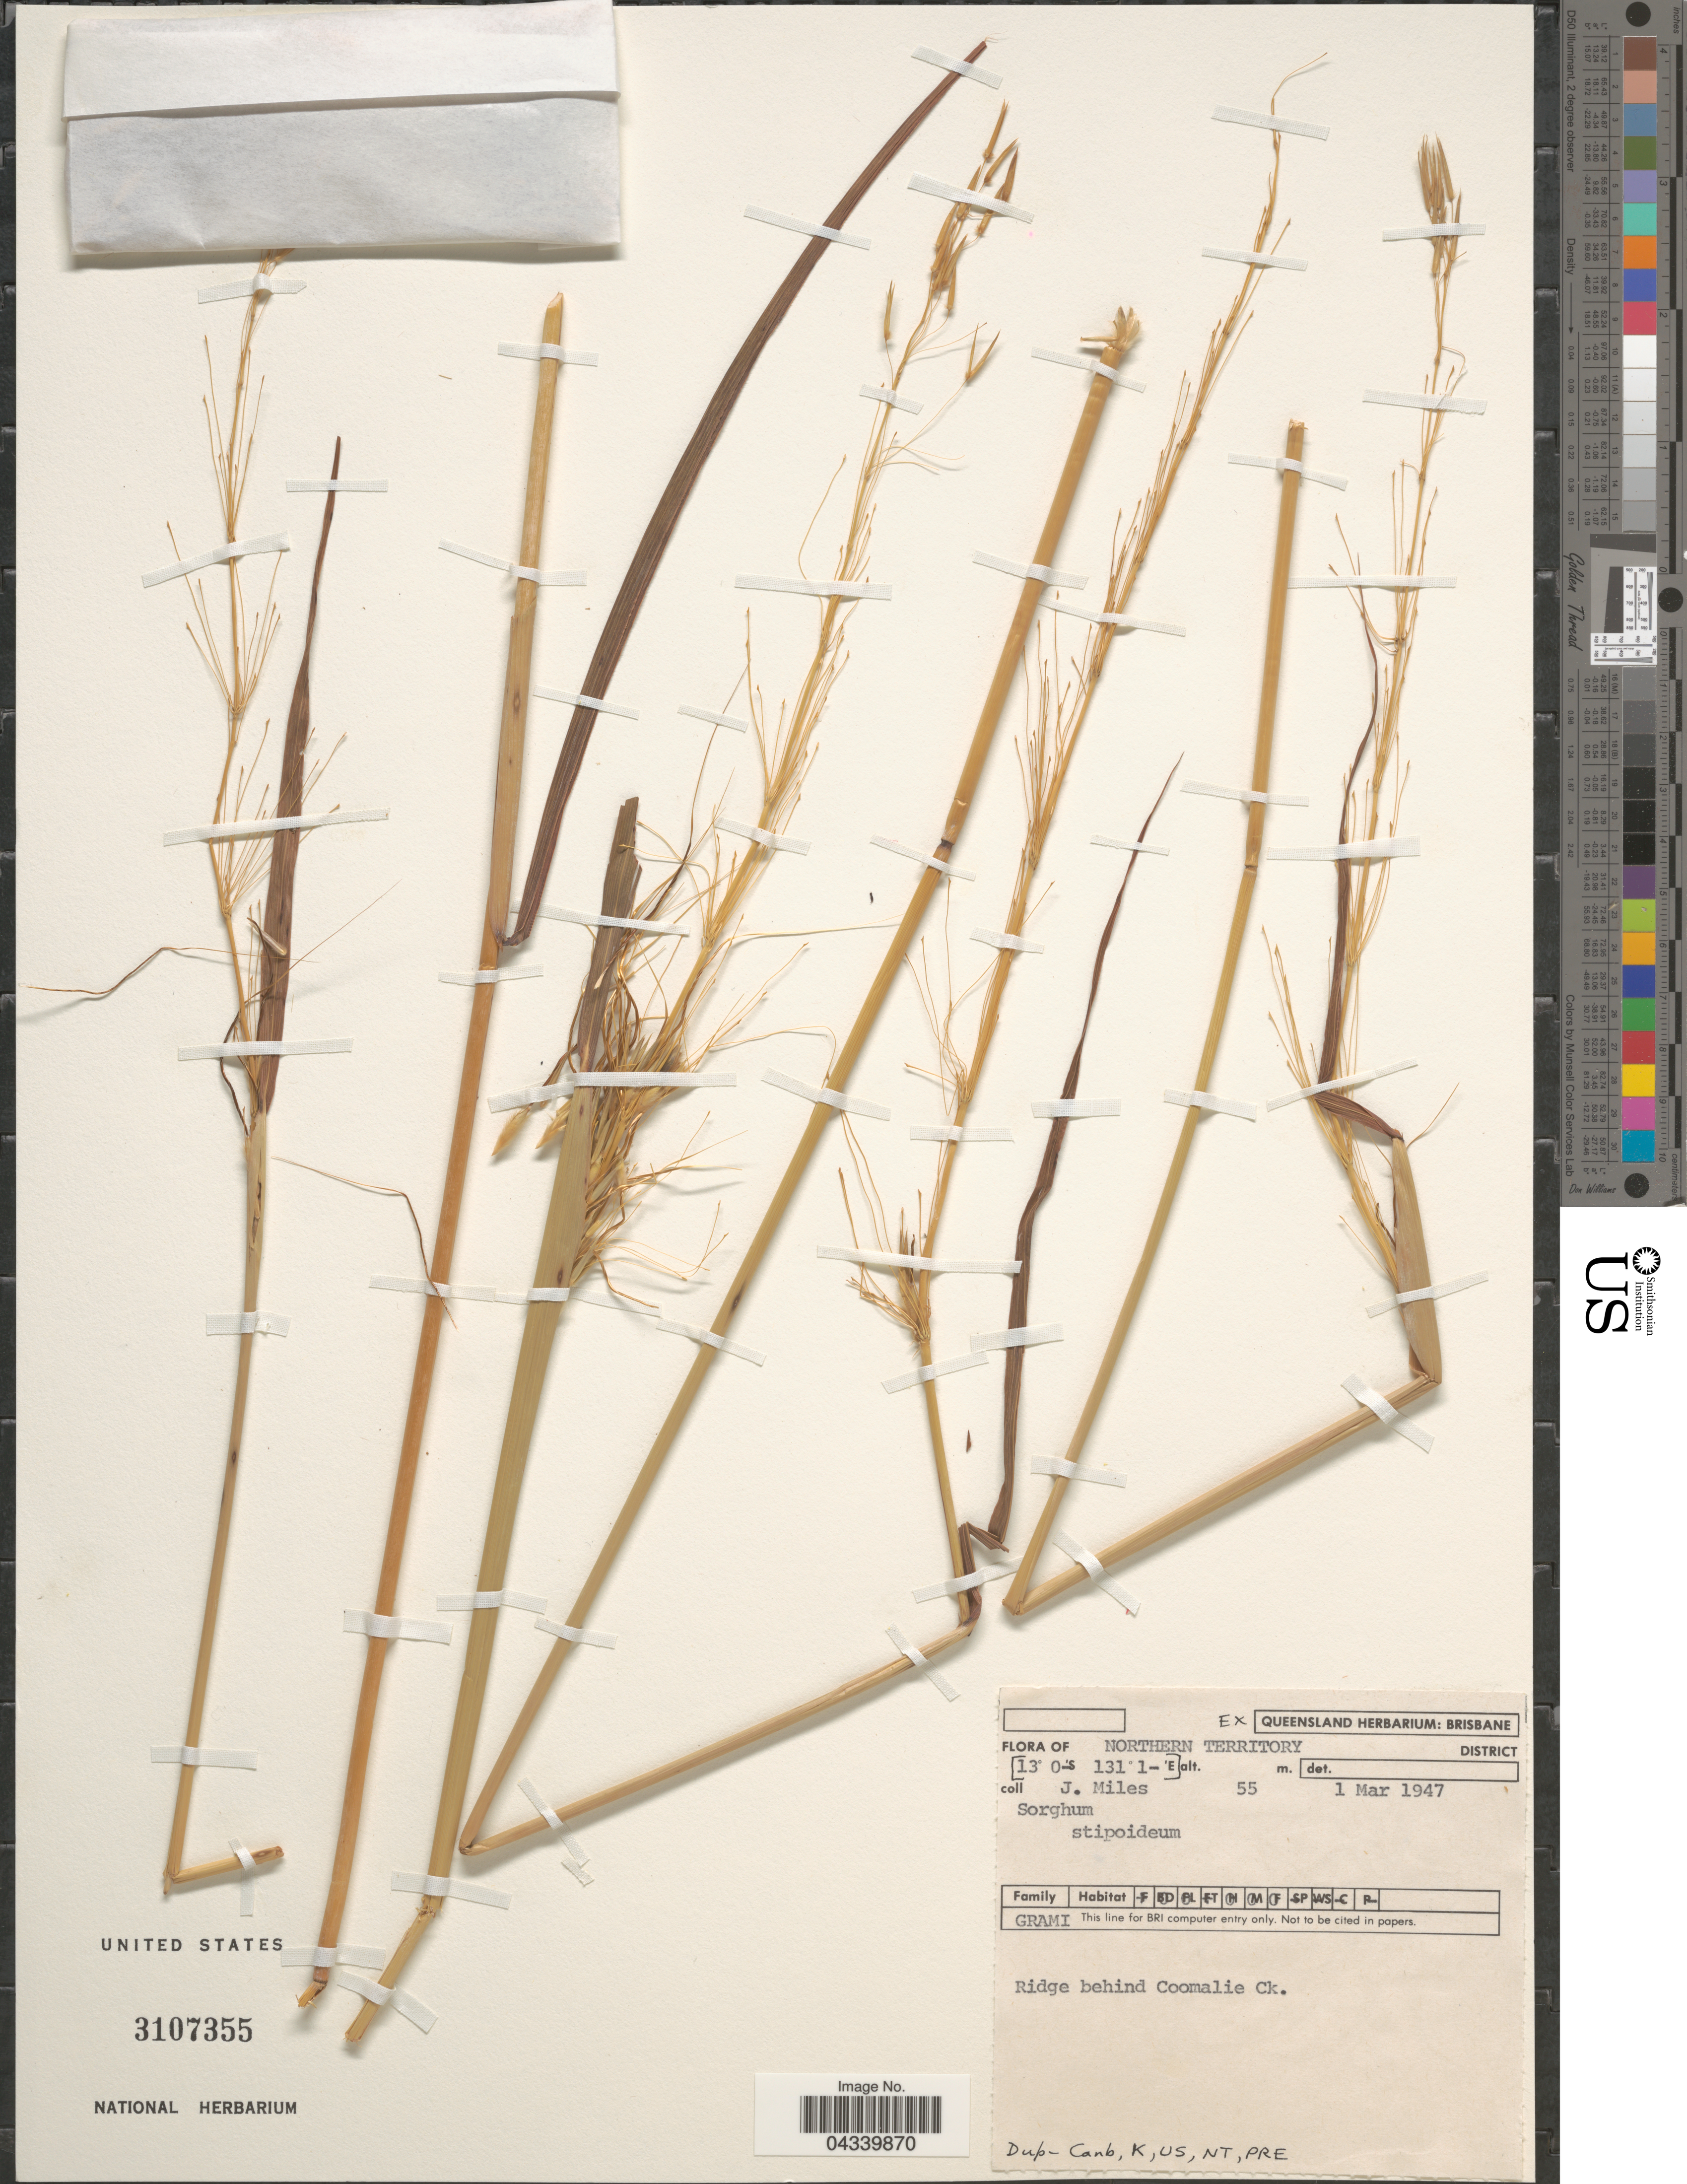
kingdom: Plantae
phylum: Tracheophyta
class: Liliopsida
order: Poales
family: Poaceae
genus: Sorghastrum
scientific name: Sorghastrum stipoides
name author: (Kunth) Nash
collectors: J. Miles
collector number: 55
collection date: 1947-03-01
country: Australia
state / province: Northern Territory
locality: Ridge behind Coomalie Ck.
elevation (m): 55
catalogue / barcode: US 3107355